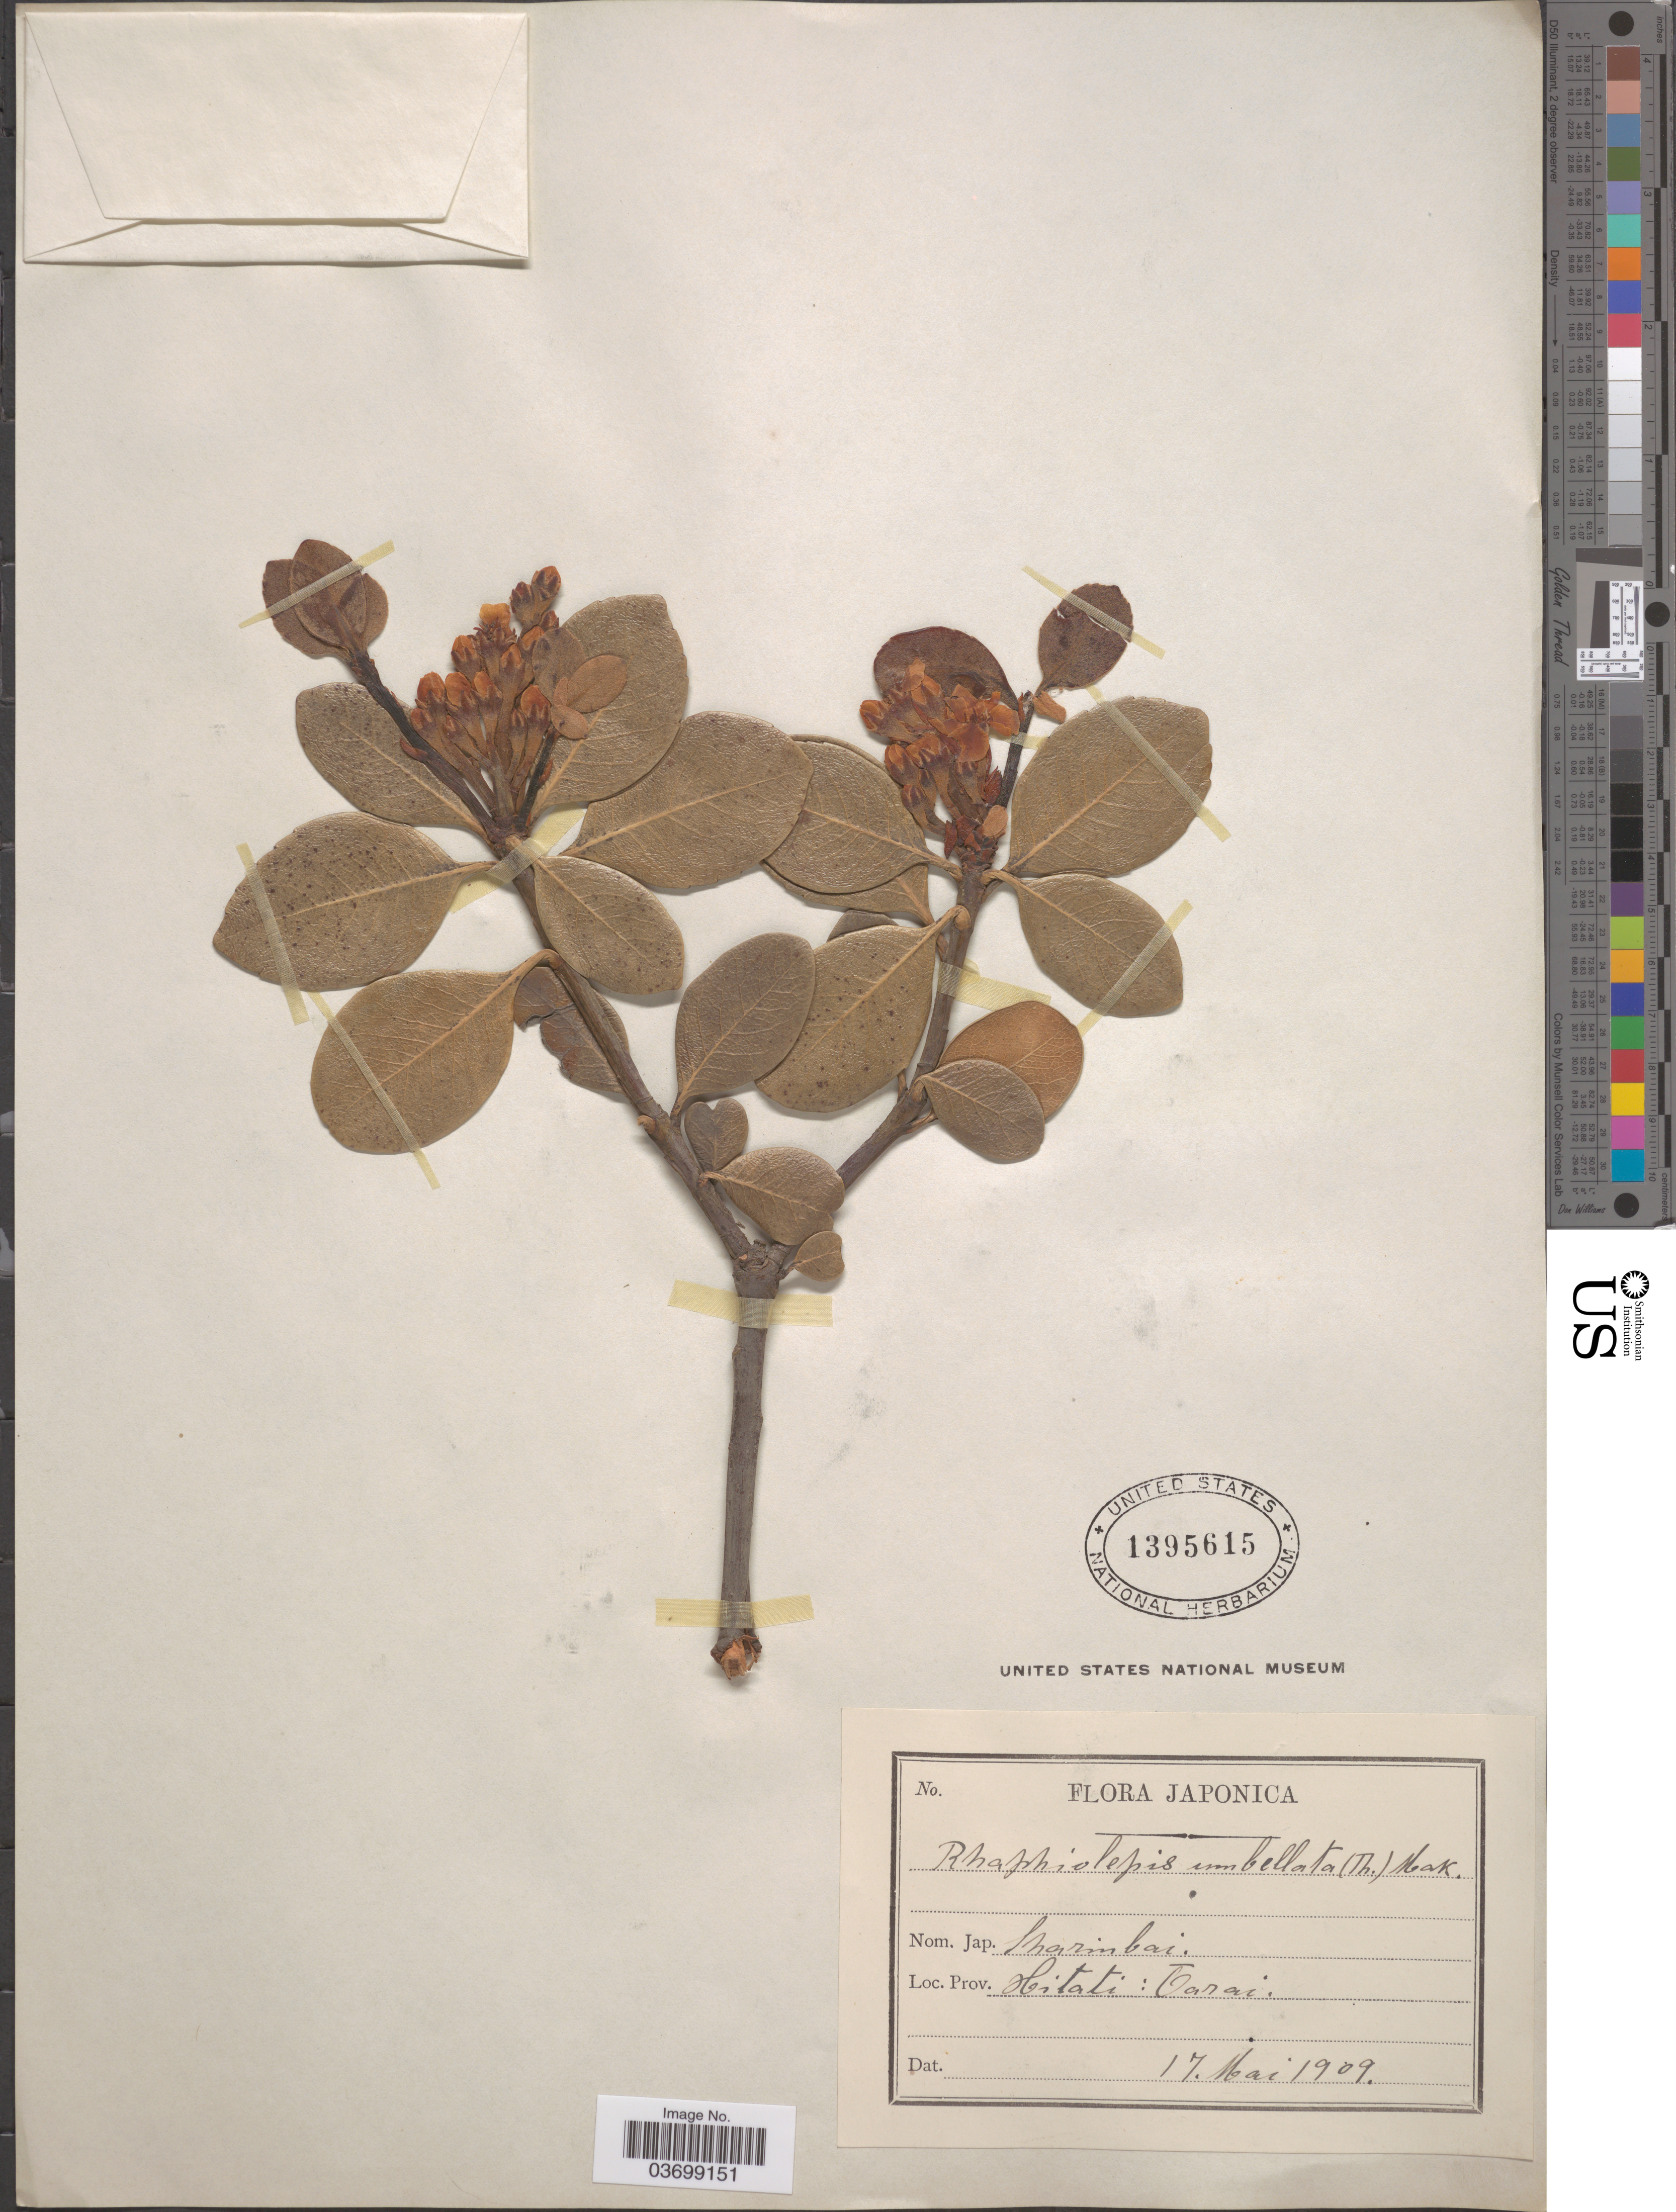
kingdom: Plantae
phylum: Tracheophyta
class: Magnoliopsida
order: Rosales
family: Rosaceae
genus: Rhaphiolepis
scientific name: Rhaphiolepis umbellata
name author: (Thunb.) Makino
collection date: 1909-05-17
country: Japan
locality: Prov. Hitati: Ōarai.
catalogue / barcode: US 1395615